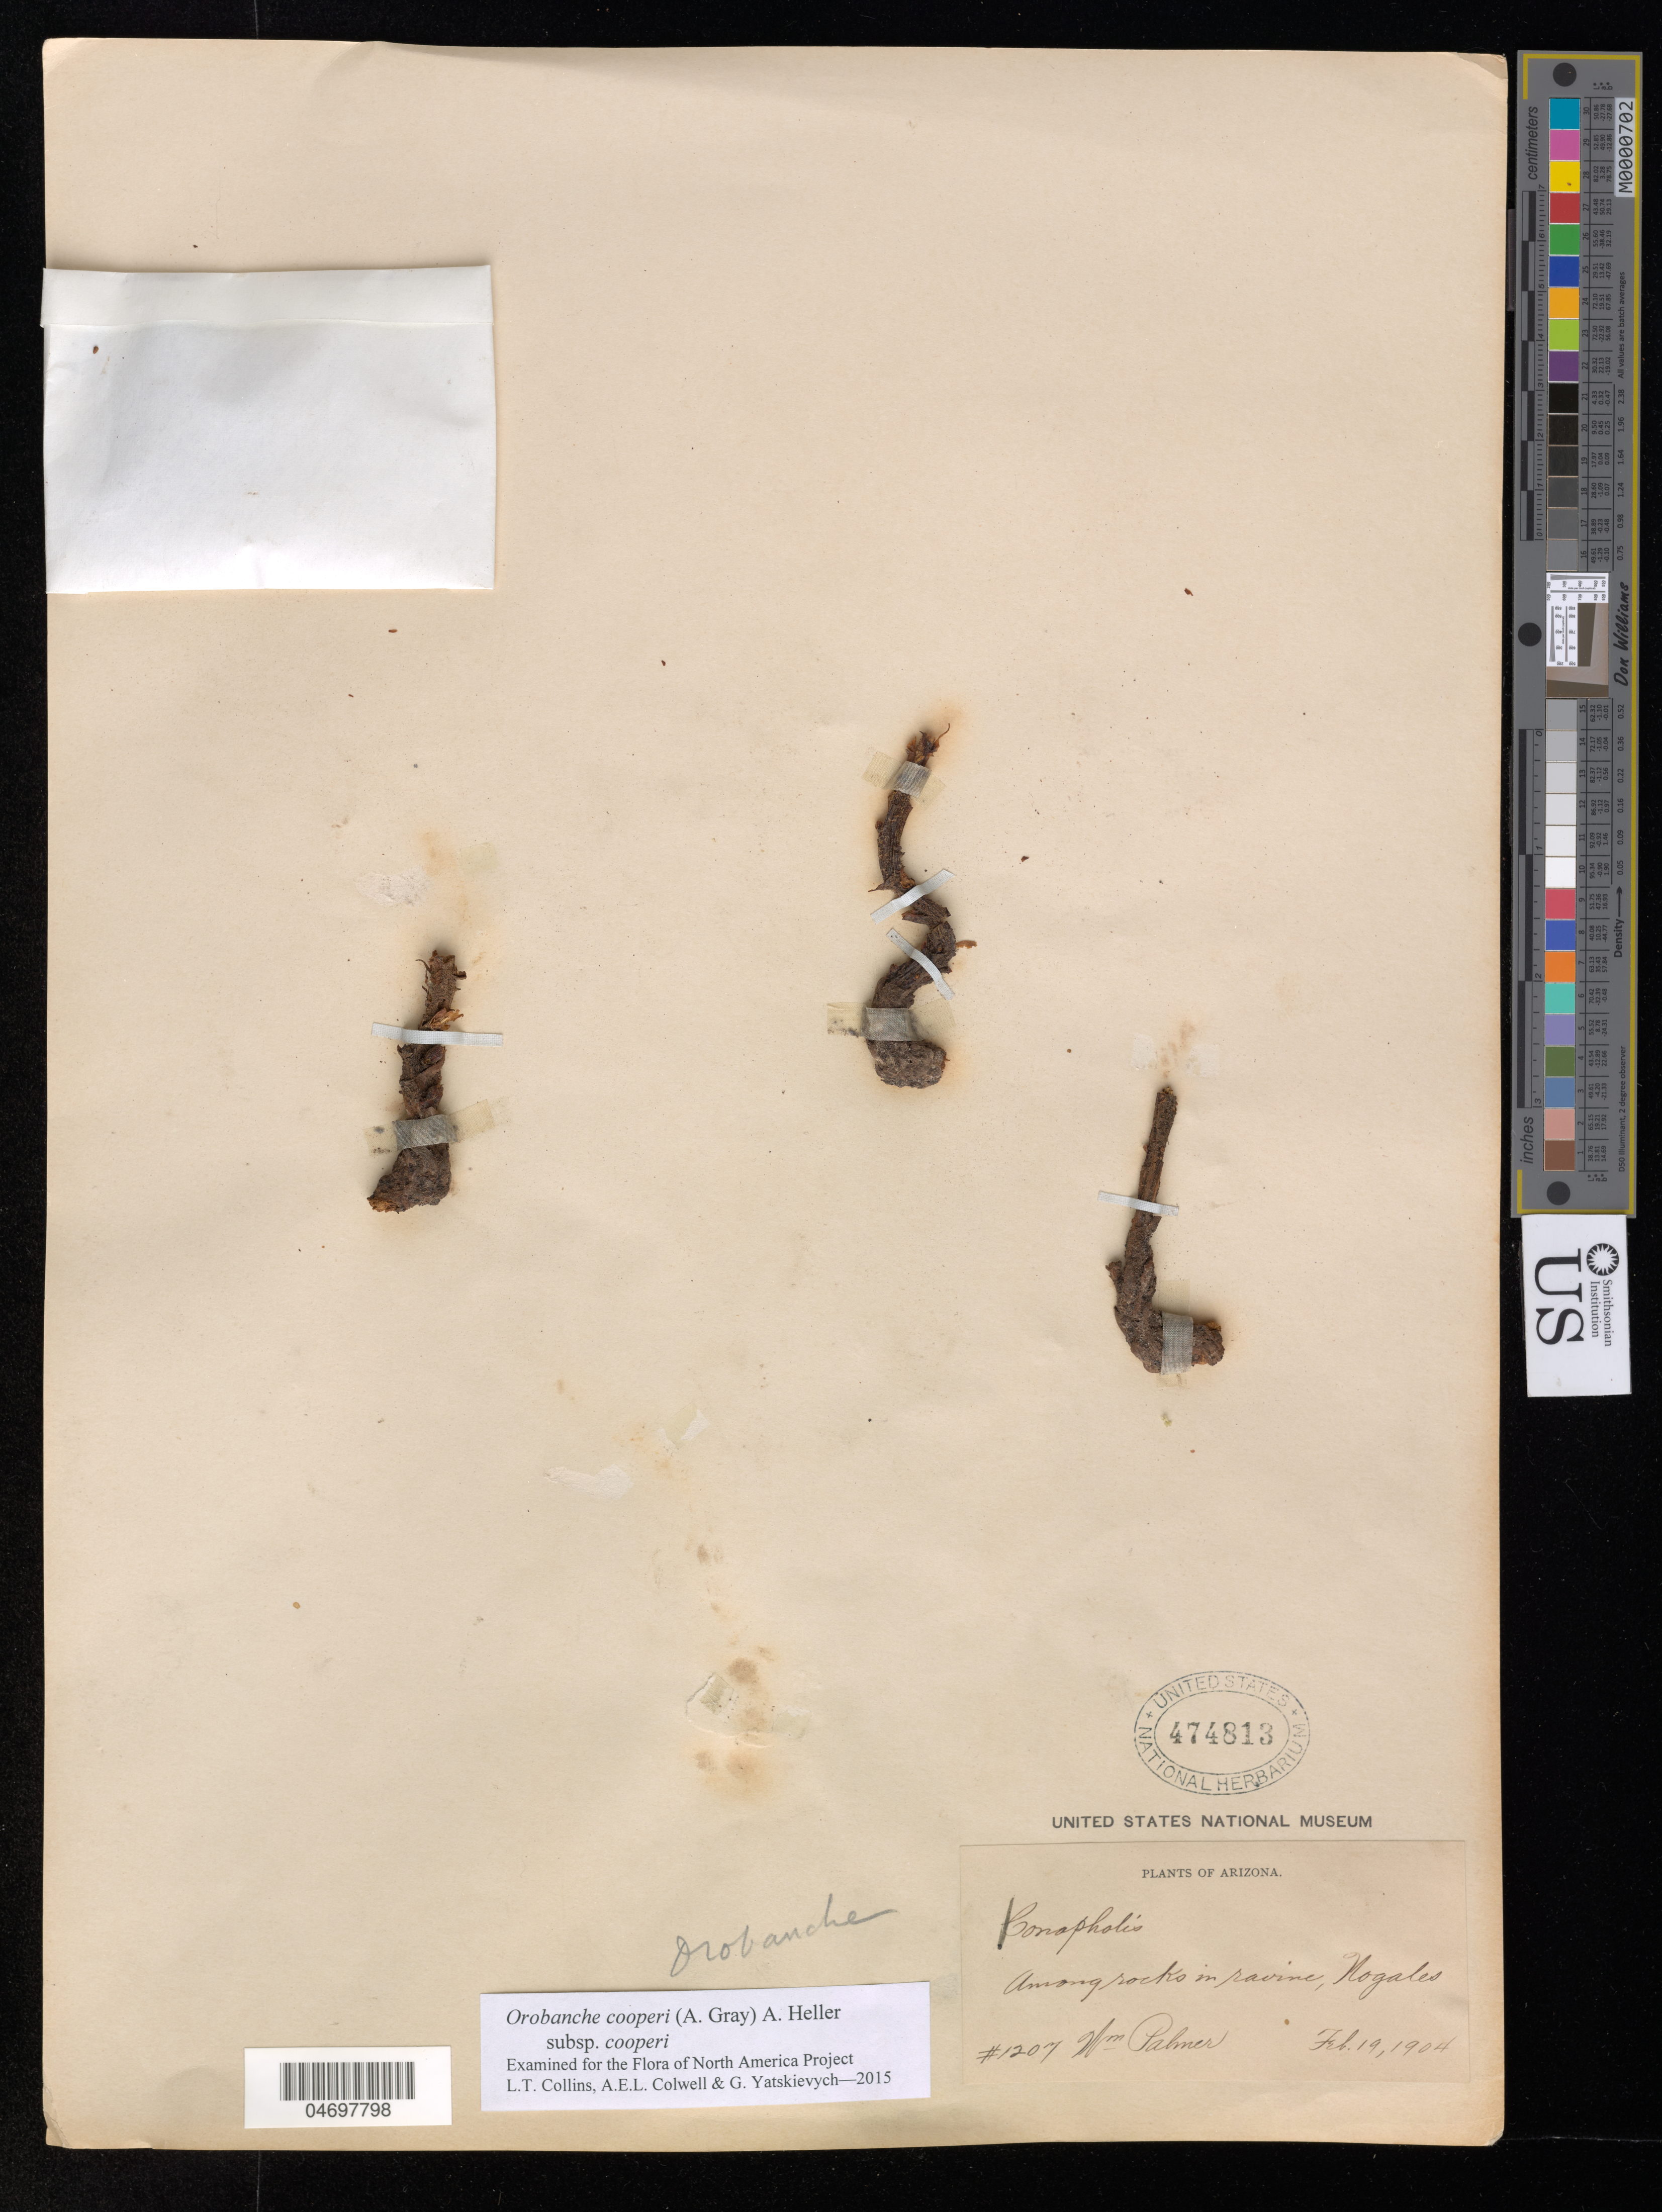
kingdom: Plantae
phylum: Tracheophyta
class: Magnoliopsida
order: Lamiales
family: Orobanchaceae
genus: Orobanche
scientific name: Orobanche cooperi subsp. cooperi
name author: (A. Gray) Heller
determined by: Collins, L. T.; Colwell, A. E.; Yatskievych, G. A.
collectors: W. Palmer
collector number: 1207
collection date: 1904-02-19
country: United States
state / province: Arizona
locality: Among rocks in ravine, Nogales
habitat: Rocks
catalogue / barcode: US 474813